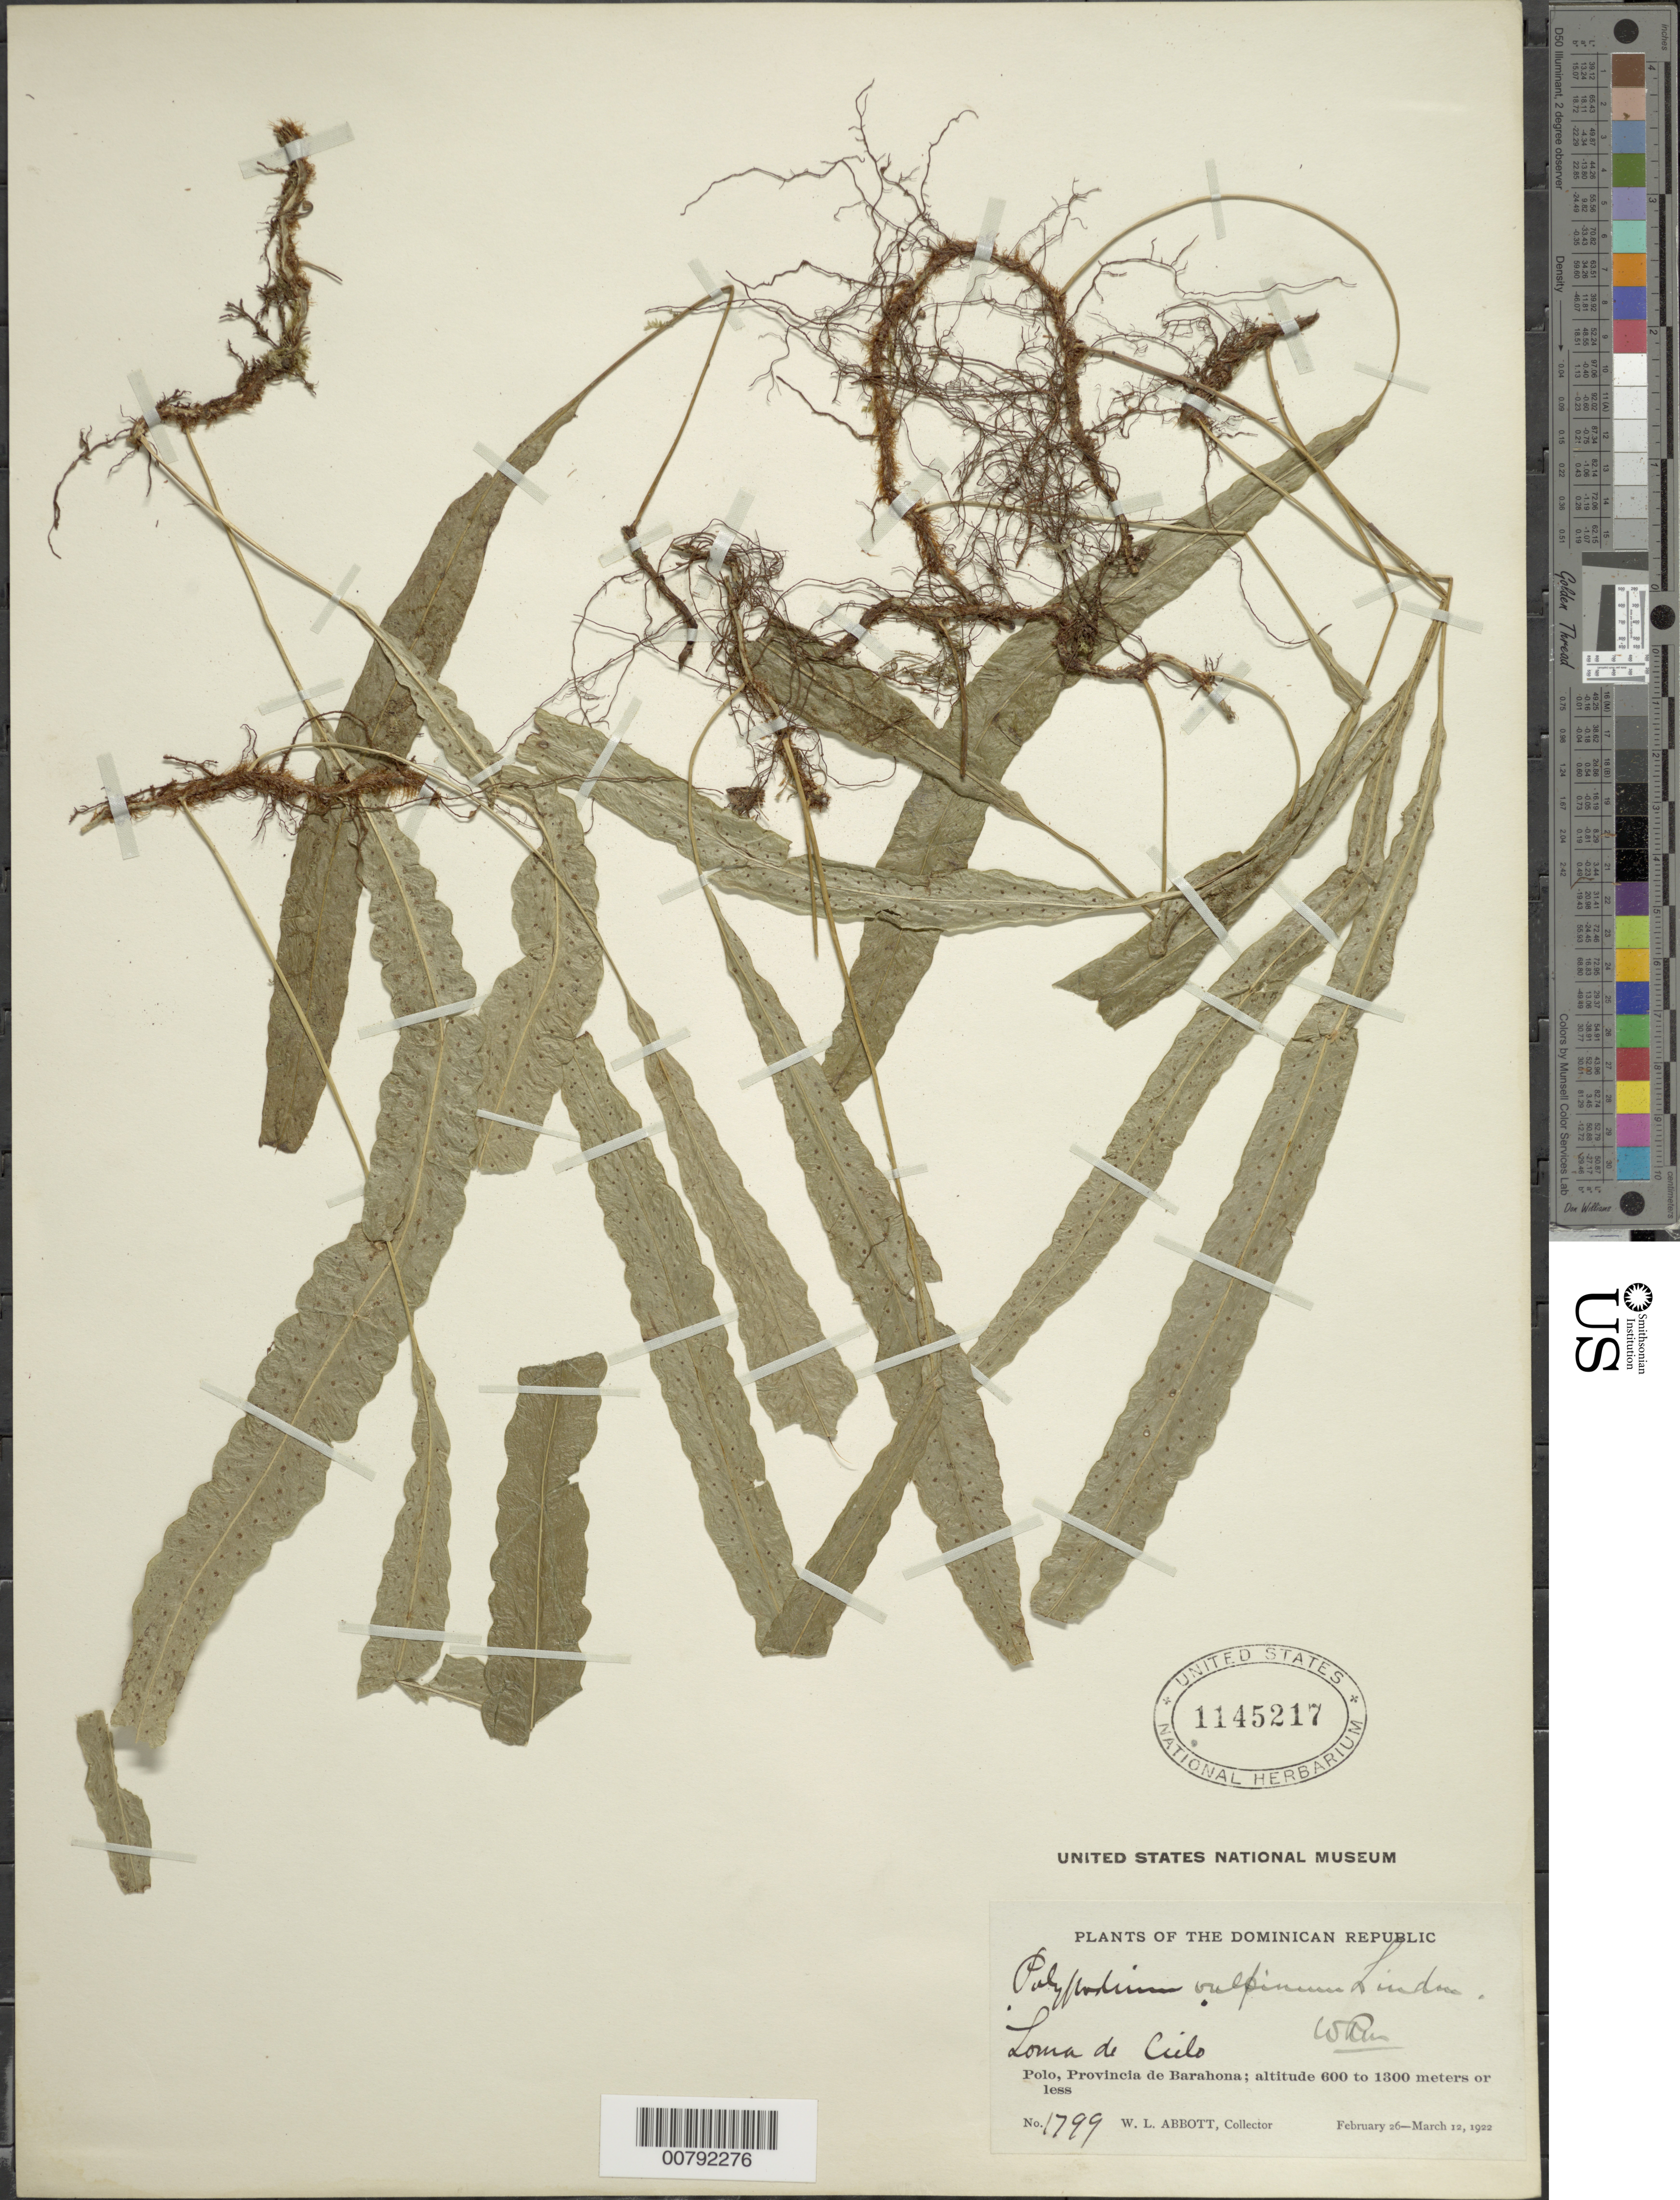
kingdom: Plantae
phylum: Tracheophyta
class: Polypodiopsida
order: Polypodiales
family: Polypodiaceae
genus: Campyloneurum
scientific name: Campyloneurum vulpinum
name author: (Lindm.) Ching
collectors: W. L. Abbott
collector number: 1799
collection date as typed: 26 Feb 1922 12 Mar 1922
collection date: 1922-02-26/1922-03-12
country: Dominican Republic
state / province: Barahona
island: Hispaniola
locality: Polo, Loma de Cielo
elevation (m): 600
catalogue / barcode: US 1145217